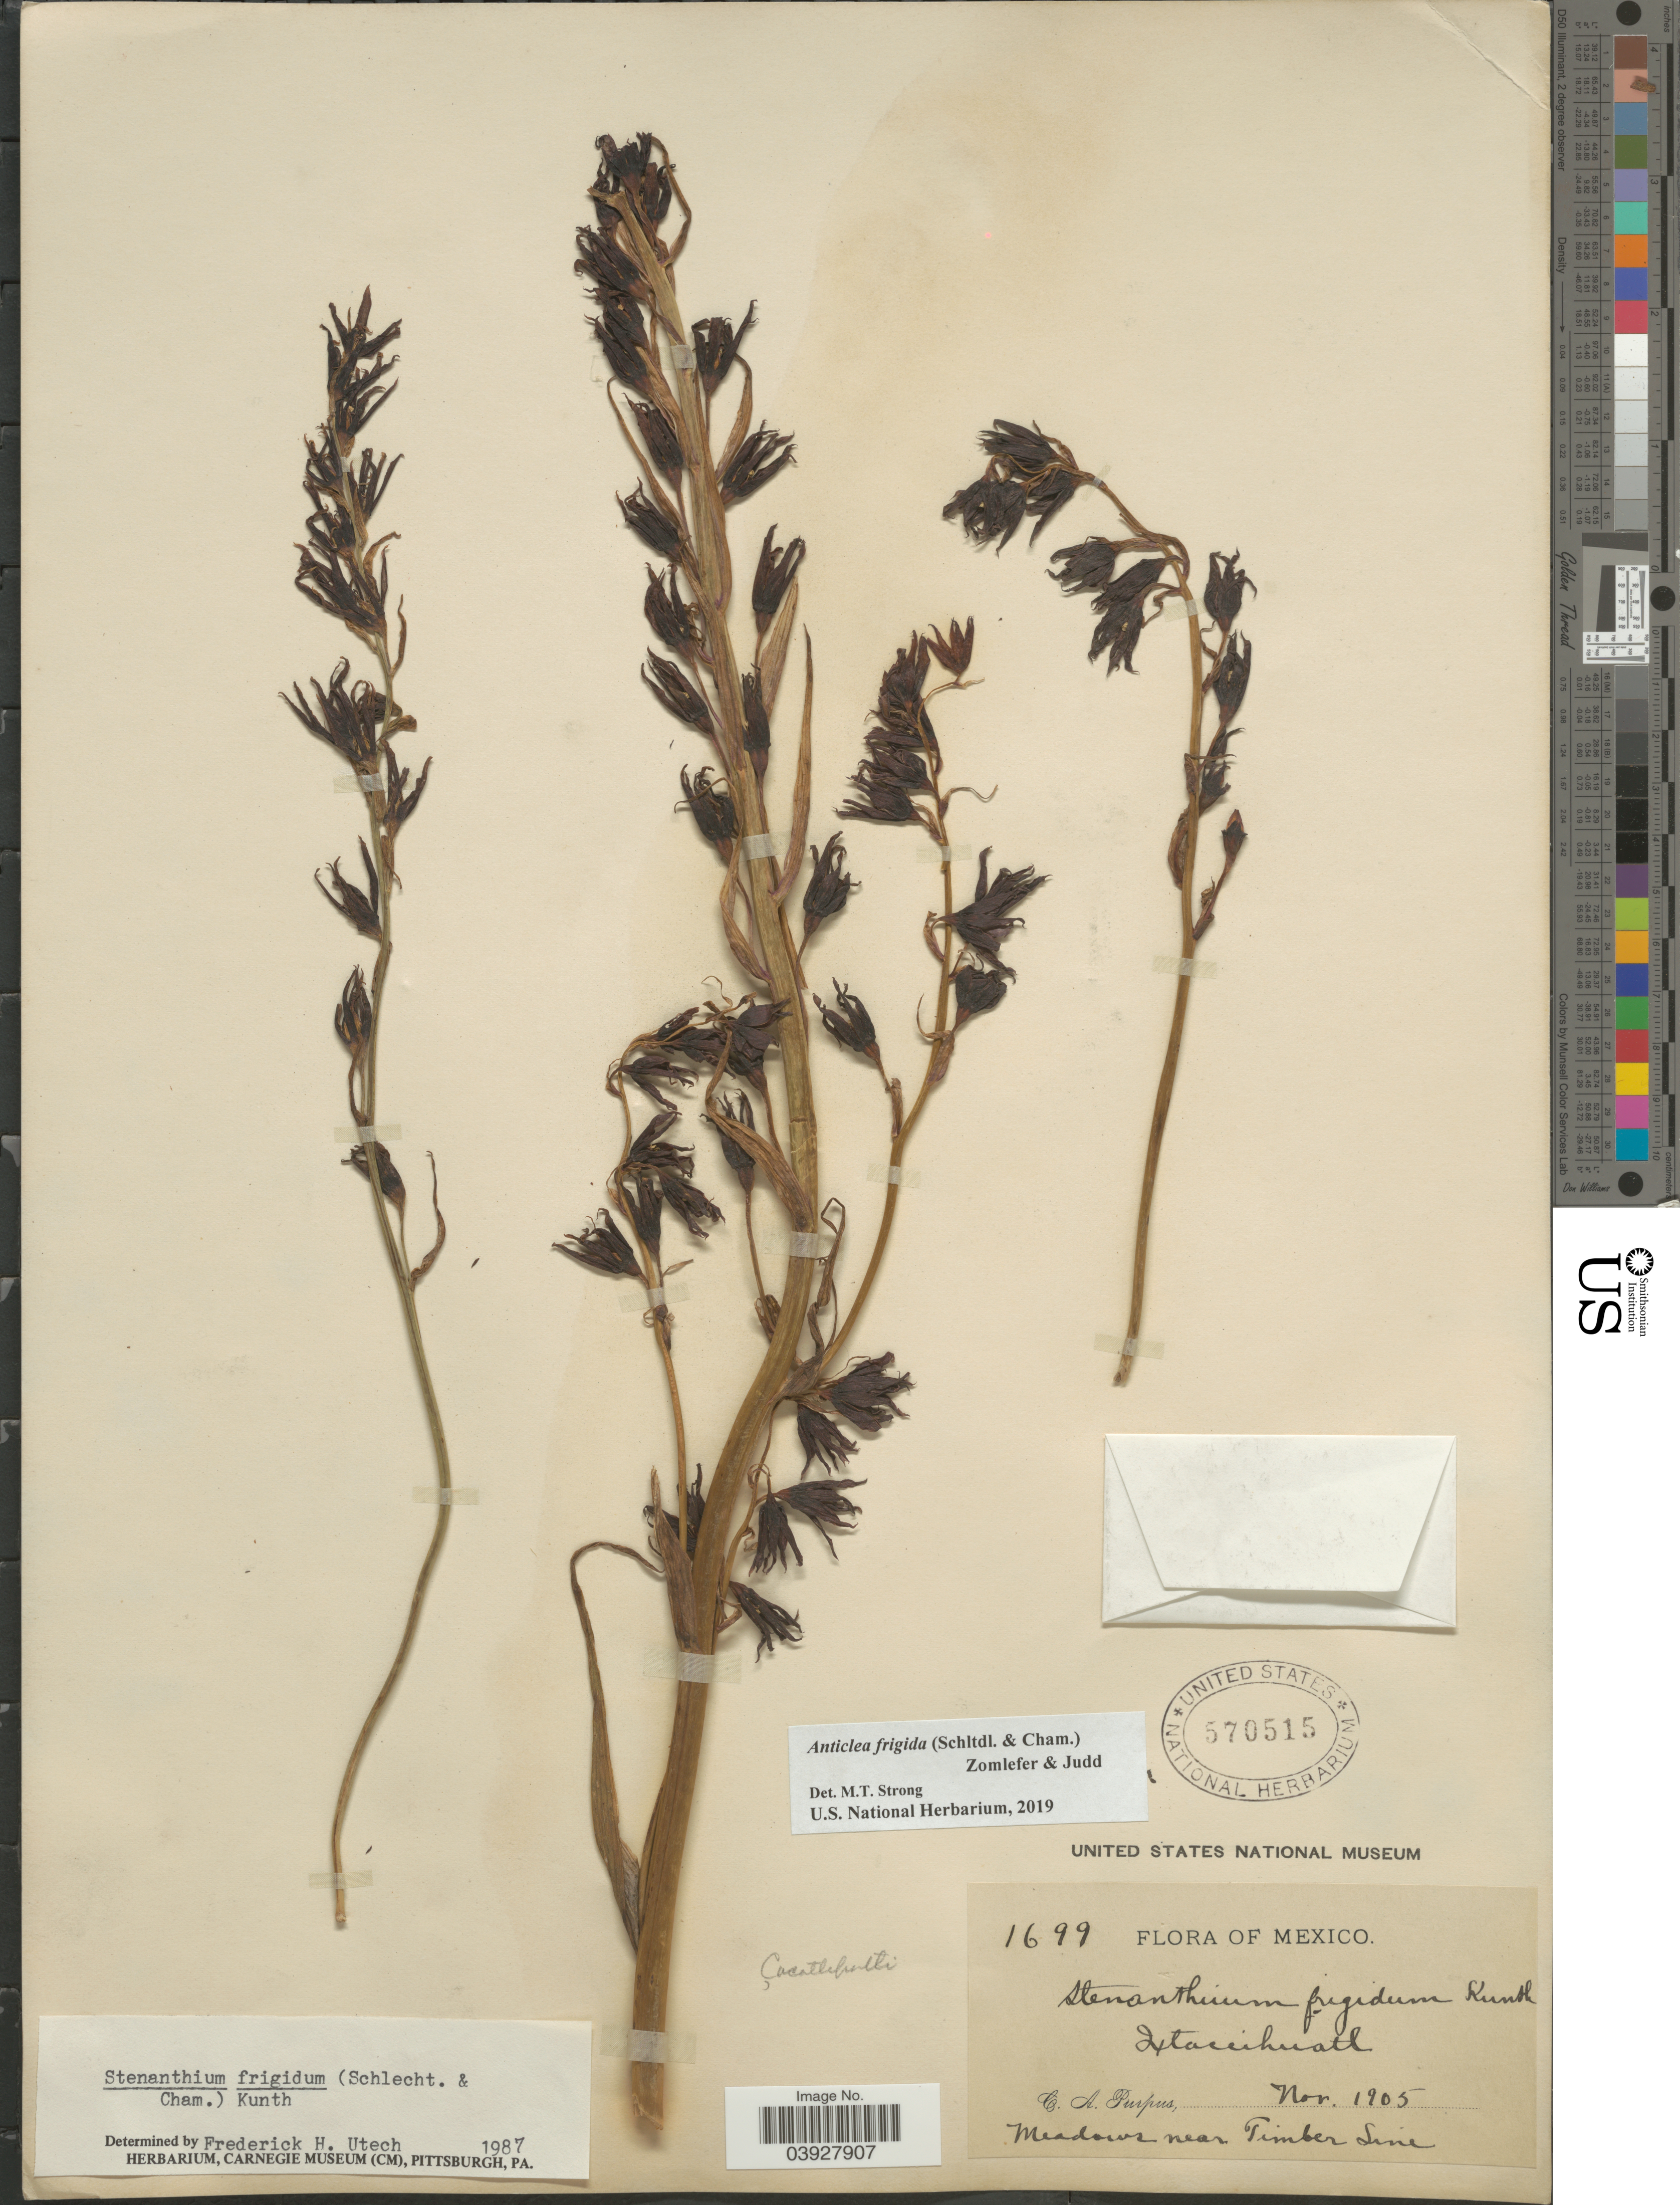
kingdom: Plantae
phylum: Tracheophyta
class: Liliopsida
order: Liliales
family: Melanthiaceae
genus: Anticlea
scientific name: Anticlea frigida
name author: (Schltdl. & Cham.) Zomlefer & Judd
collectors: C. A. Purpus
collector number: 1699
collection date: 1905-11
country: Mexico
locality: Ixtaccihuatl. Meadows near Timber Line.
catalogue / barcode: US 570515